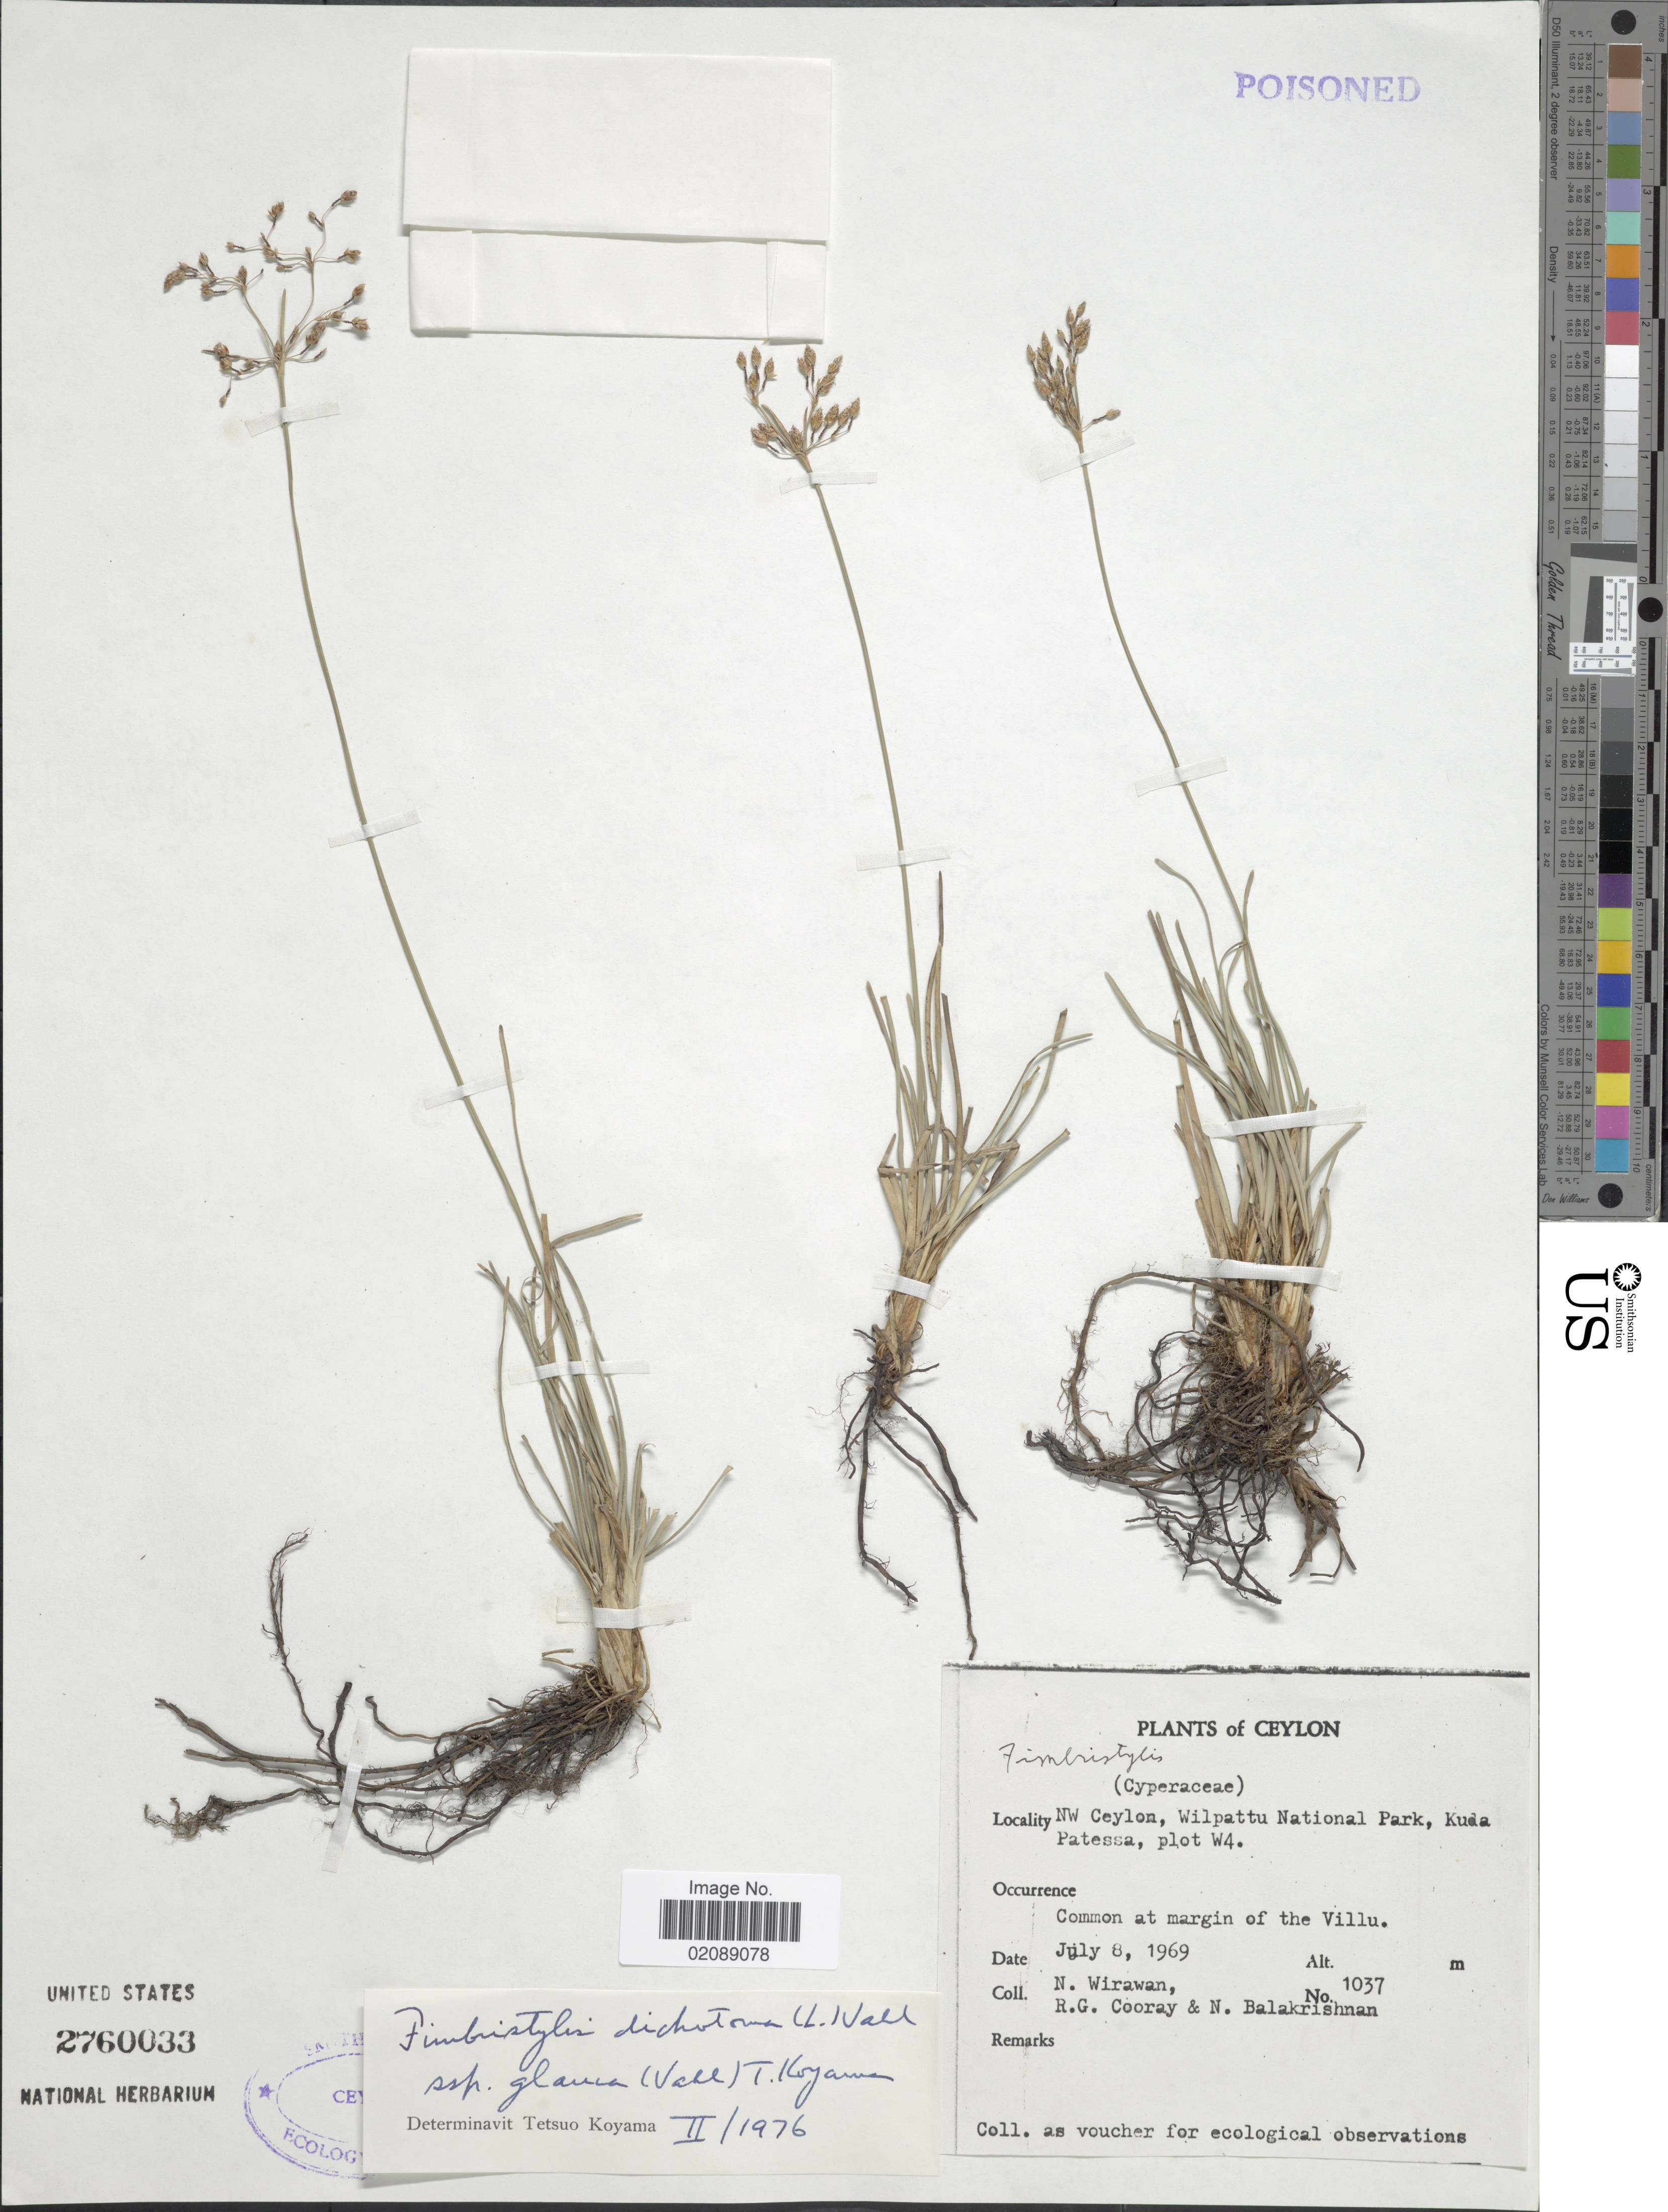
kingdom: Plantae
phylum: Tracheophyta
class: Liliopsida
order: Poales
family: Cyperaceae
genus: Fimbristylis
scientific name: Fimbristylis dichotoma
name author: (L.) Vahl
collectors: N. Wirawan, R. Cooray & N. Balakrishnan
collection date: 1969-07-08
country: Sri Lanka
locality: Ceylon, NW Ceylon, Wilpattu National Park, Kuda Patessa, plot W4. Common at margin of the Villu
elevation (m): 1037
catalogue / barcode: US 2760033